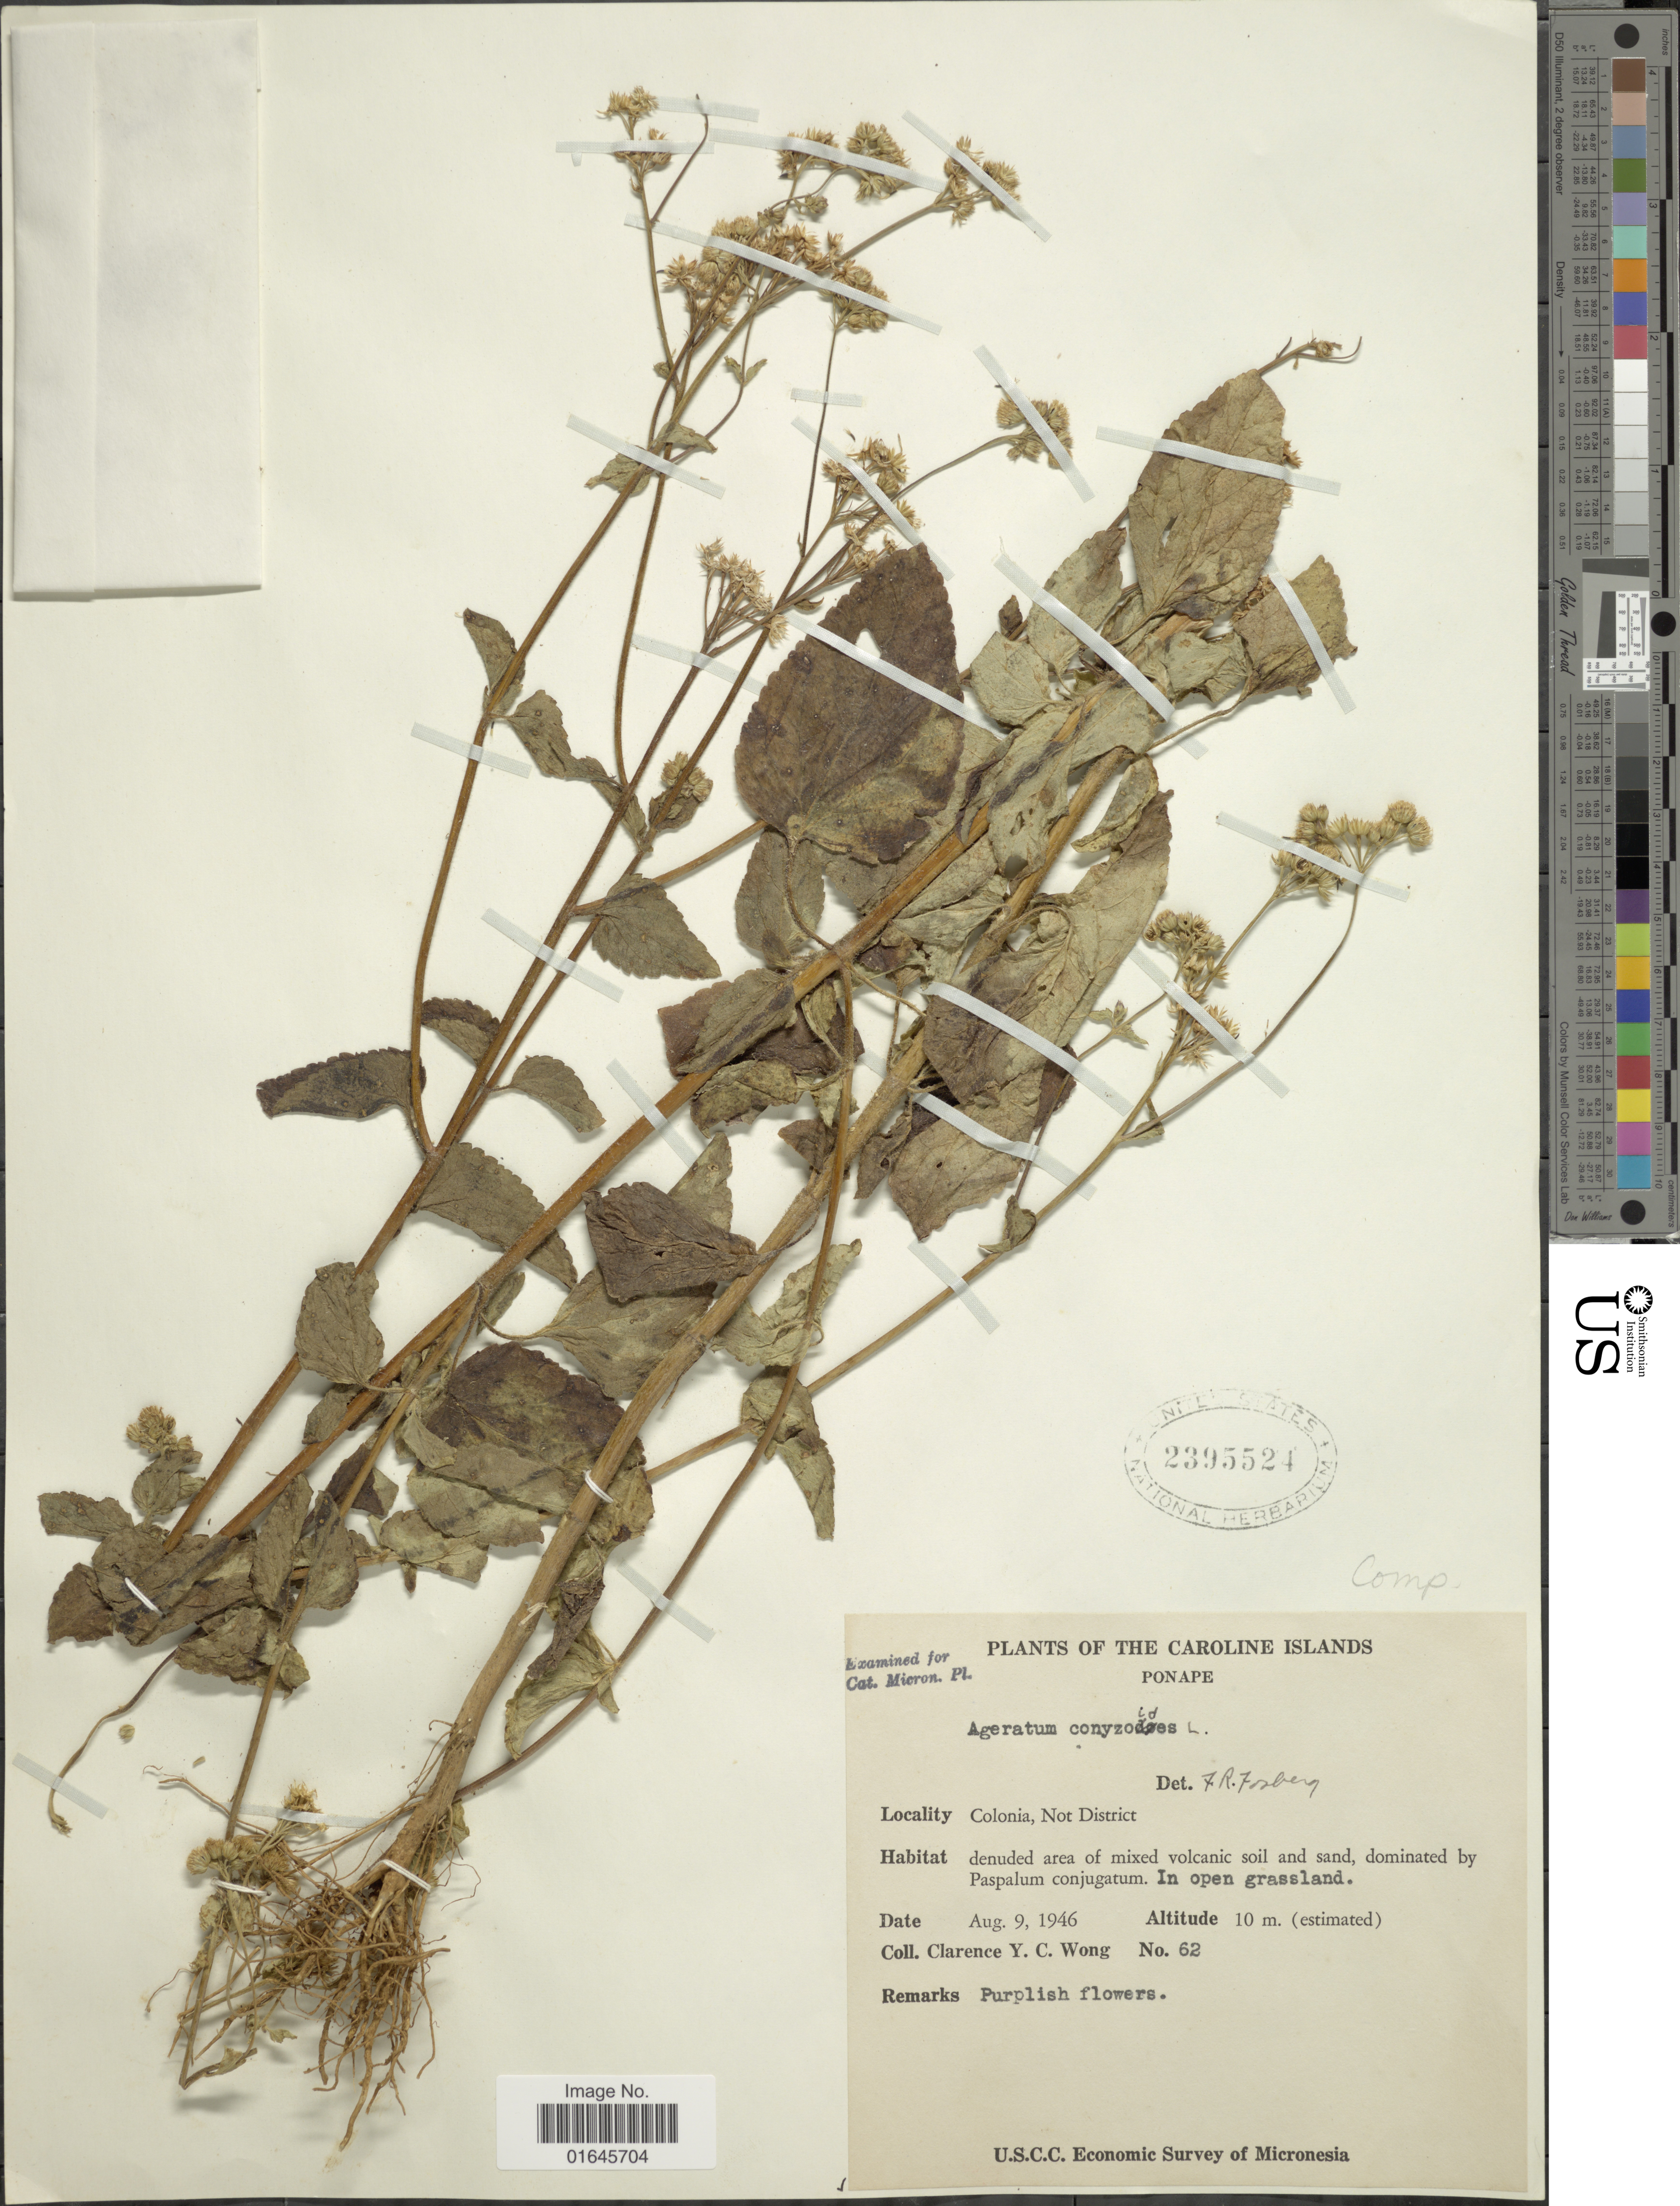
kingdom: Plantae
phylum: Tracheophyta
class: Magnoliopsida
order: Asterales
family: Asteraceae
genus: Ageratum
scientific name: Ageratum conyzoides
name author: L.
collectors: C. Y. C. Wong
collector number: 62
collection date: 1946-09-08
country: Micronesia, Federated States of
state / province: Pohnpei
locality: The Caroline Islands, Ponape, Colonia, Not District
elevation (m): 10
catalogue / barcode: US 2395524